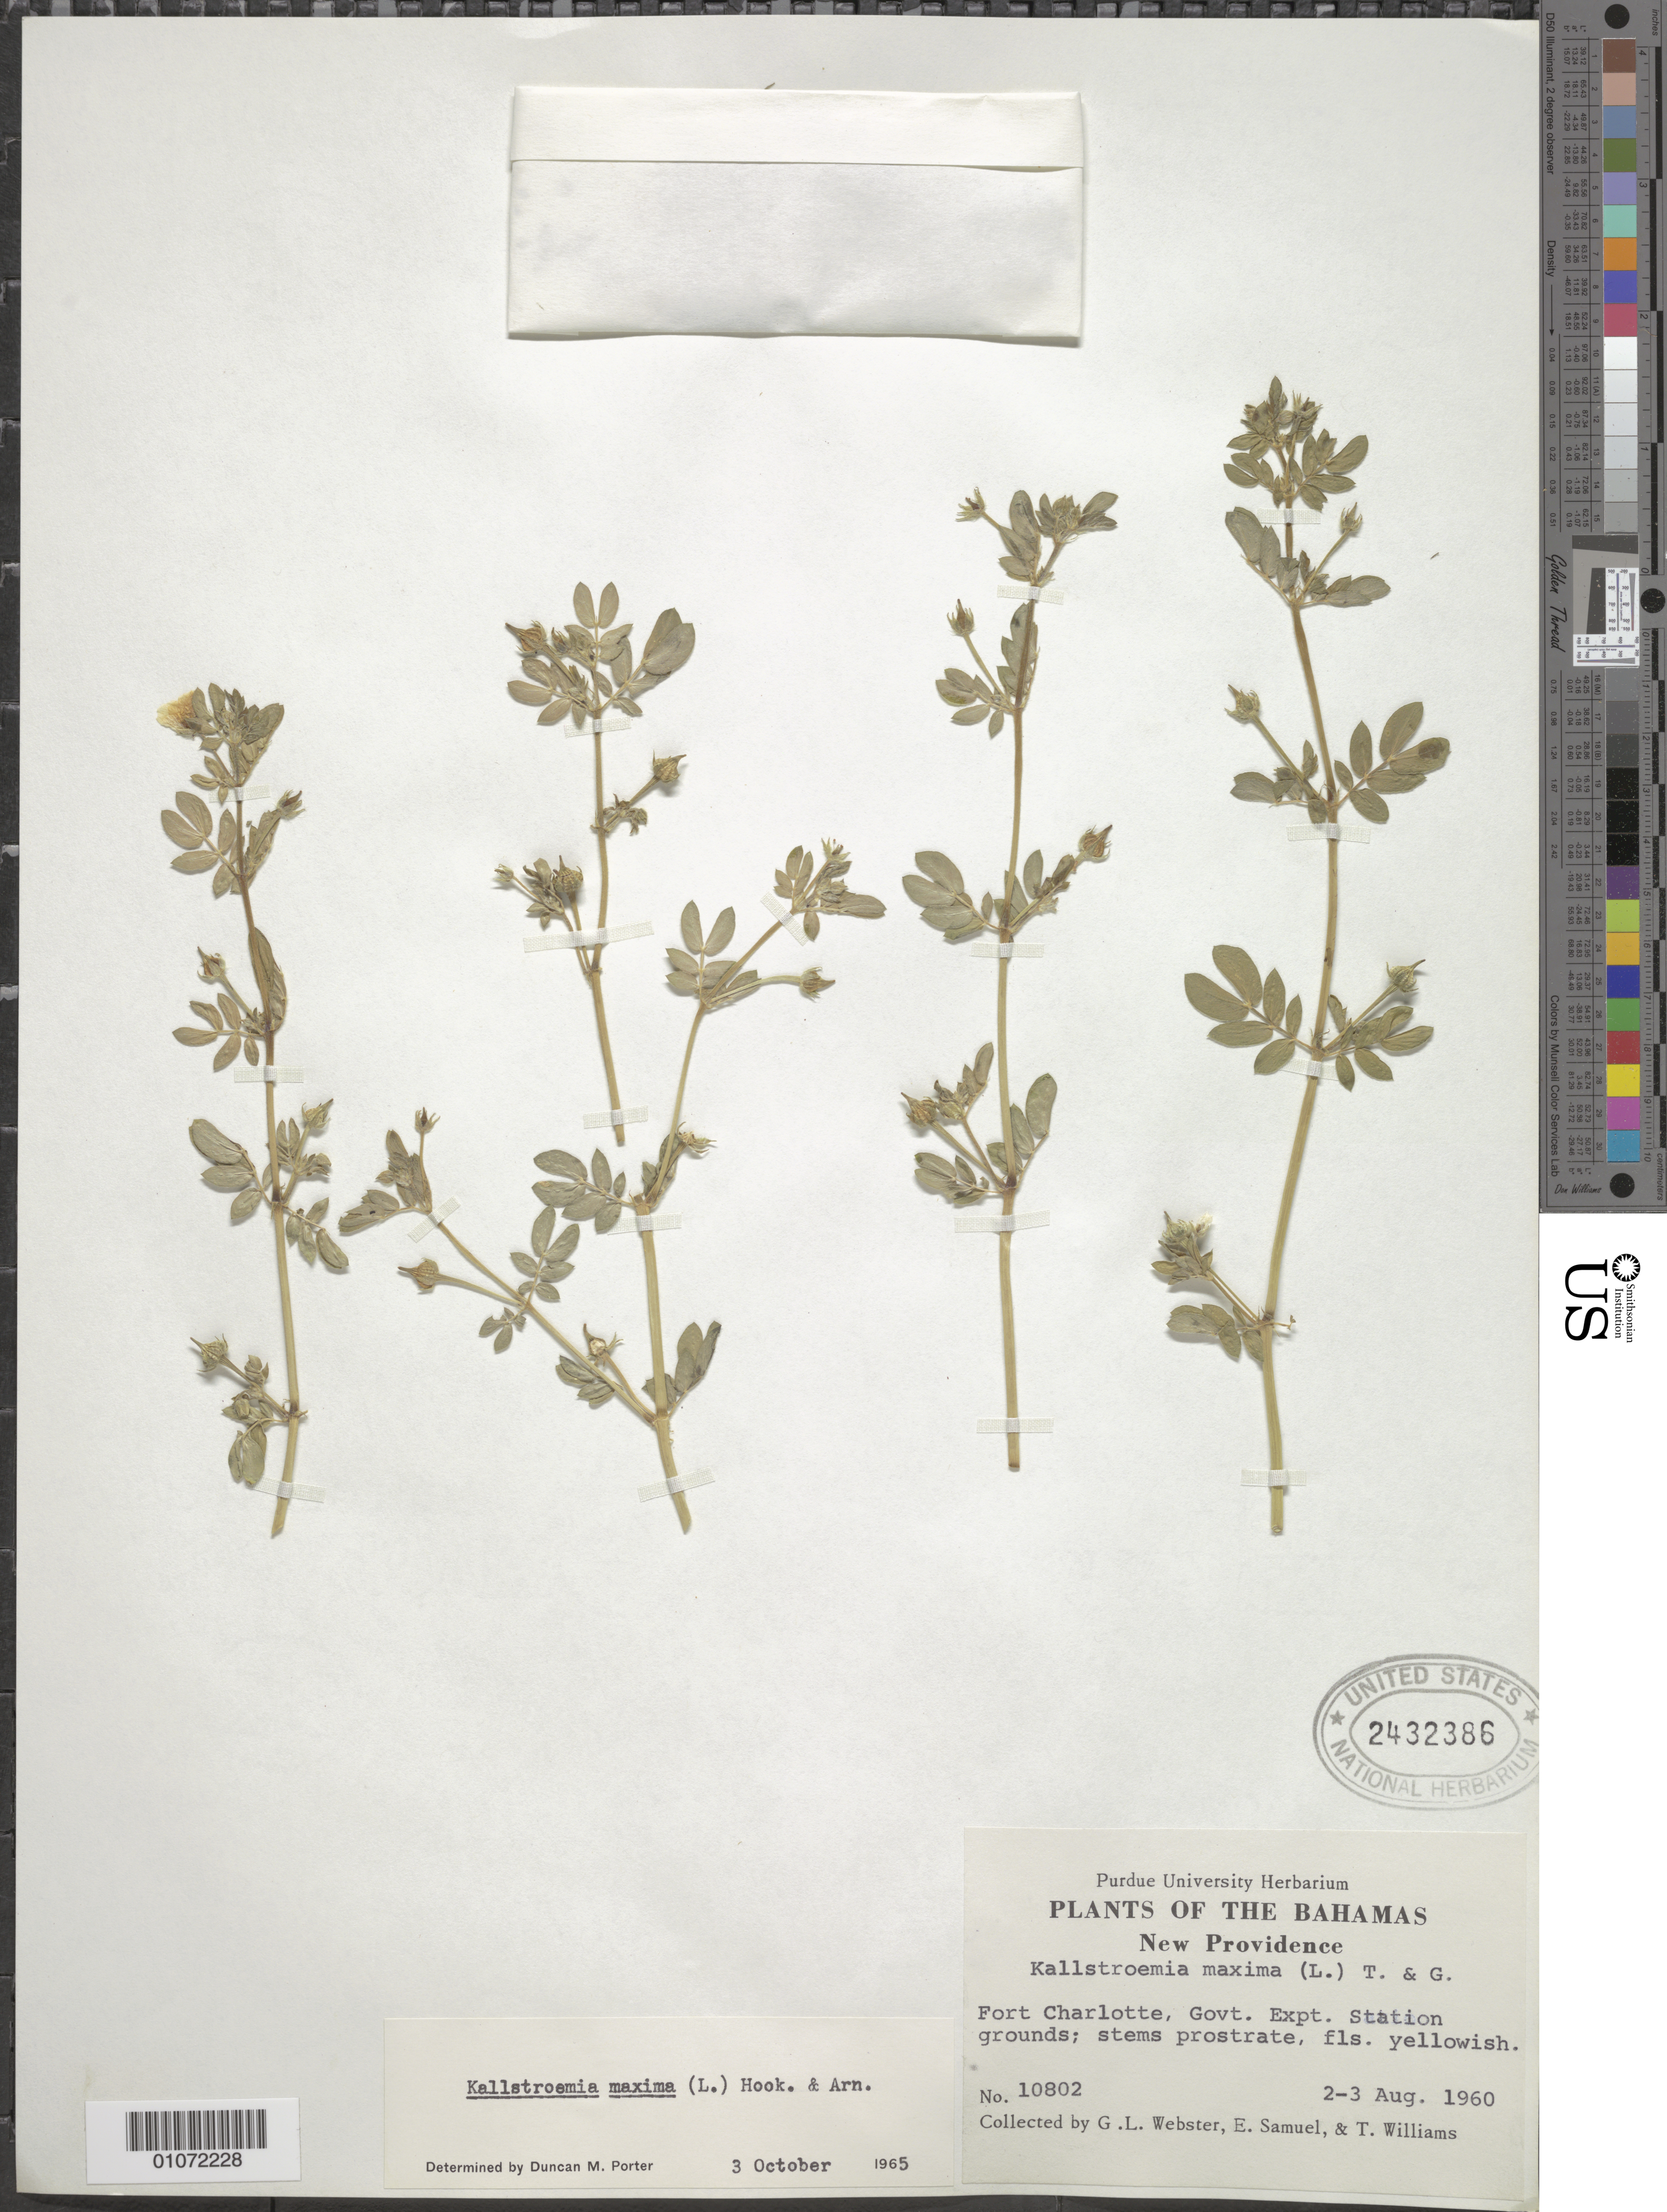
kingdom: Plantae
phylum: Tracheophyta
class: Magnoliopsida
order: Zygophyllales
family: Zygophyllaceae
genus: Kallstroemia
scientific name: Kallstroemia maxima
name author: (L.) Hook. & Arn.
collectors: G. L. Webster, E. Samuel & T. Williams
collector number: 10802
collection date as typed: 2 Aug 1960 to 3 Aug 1960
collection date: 1960-08-02/1960-08-03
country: Bahamas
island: New Providence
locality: Fort Charlotte, Govt. Expt. Station grounds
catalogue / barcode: US 2432386